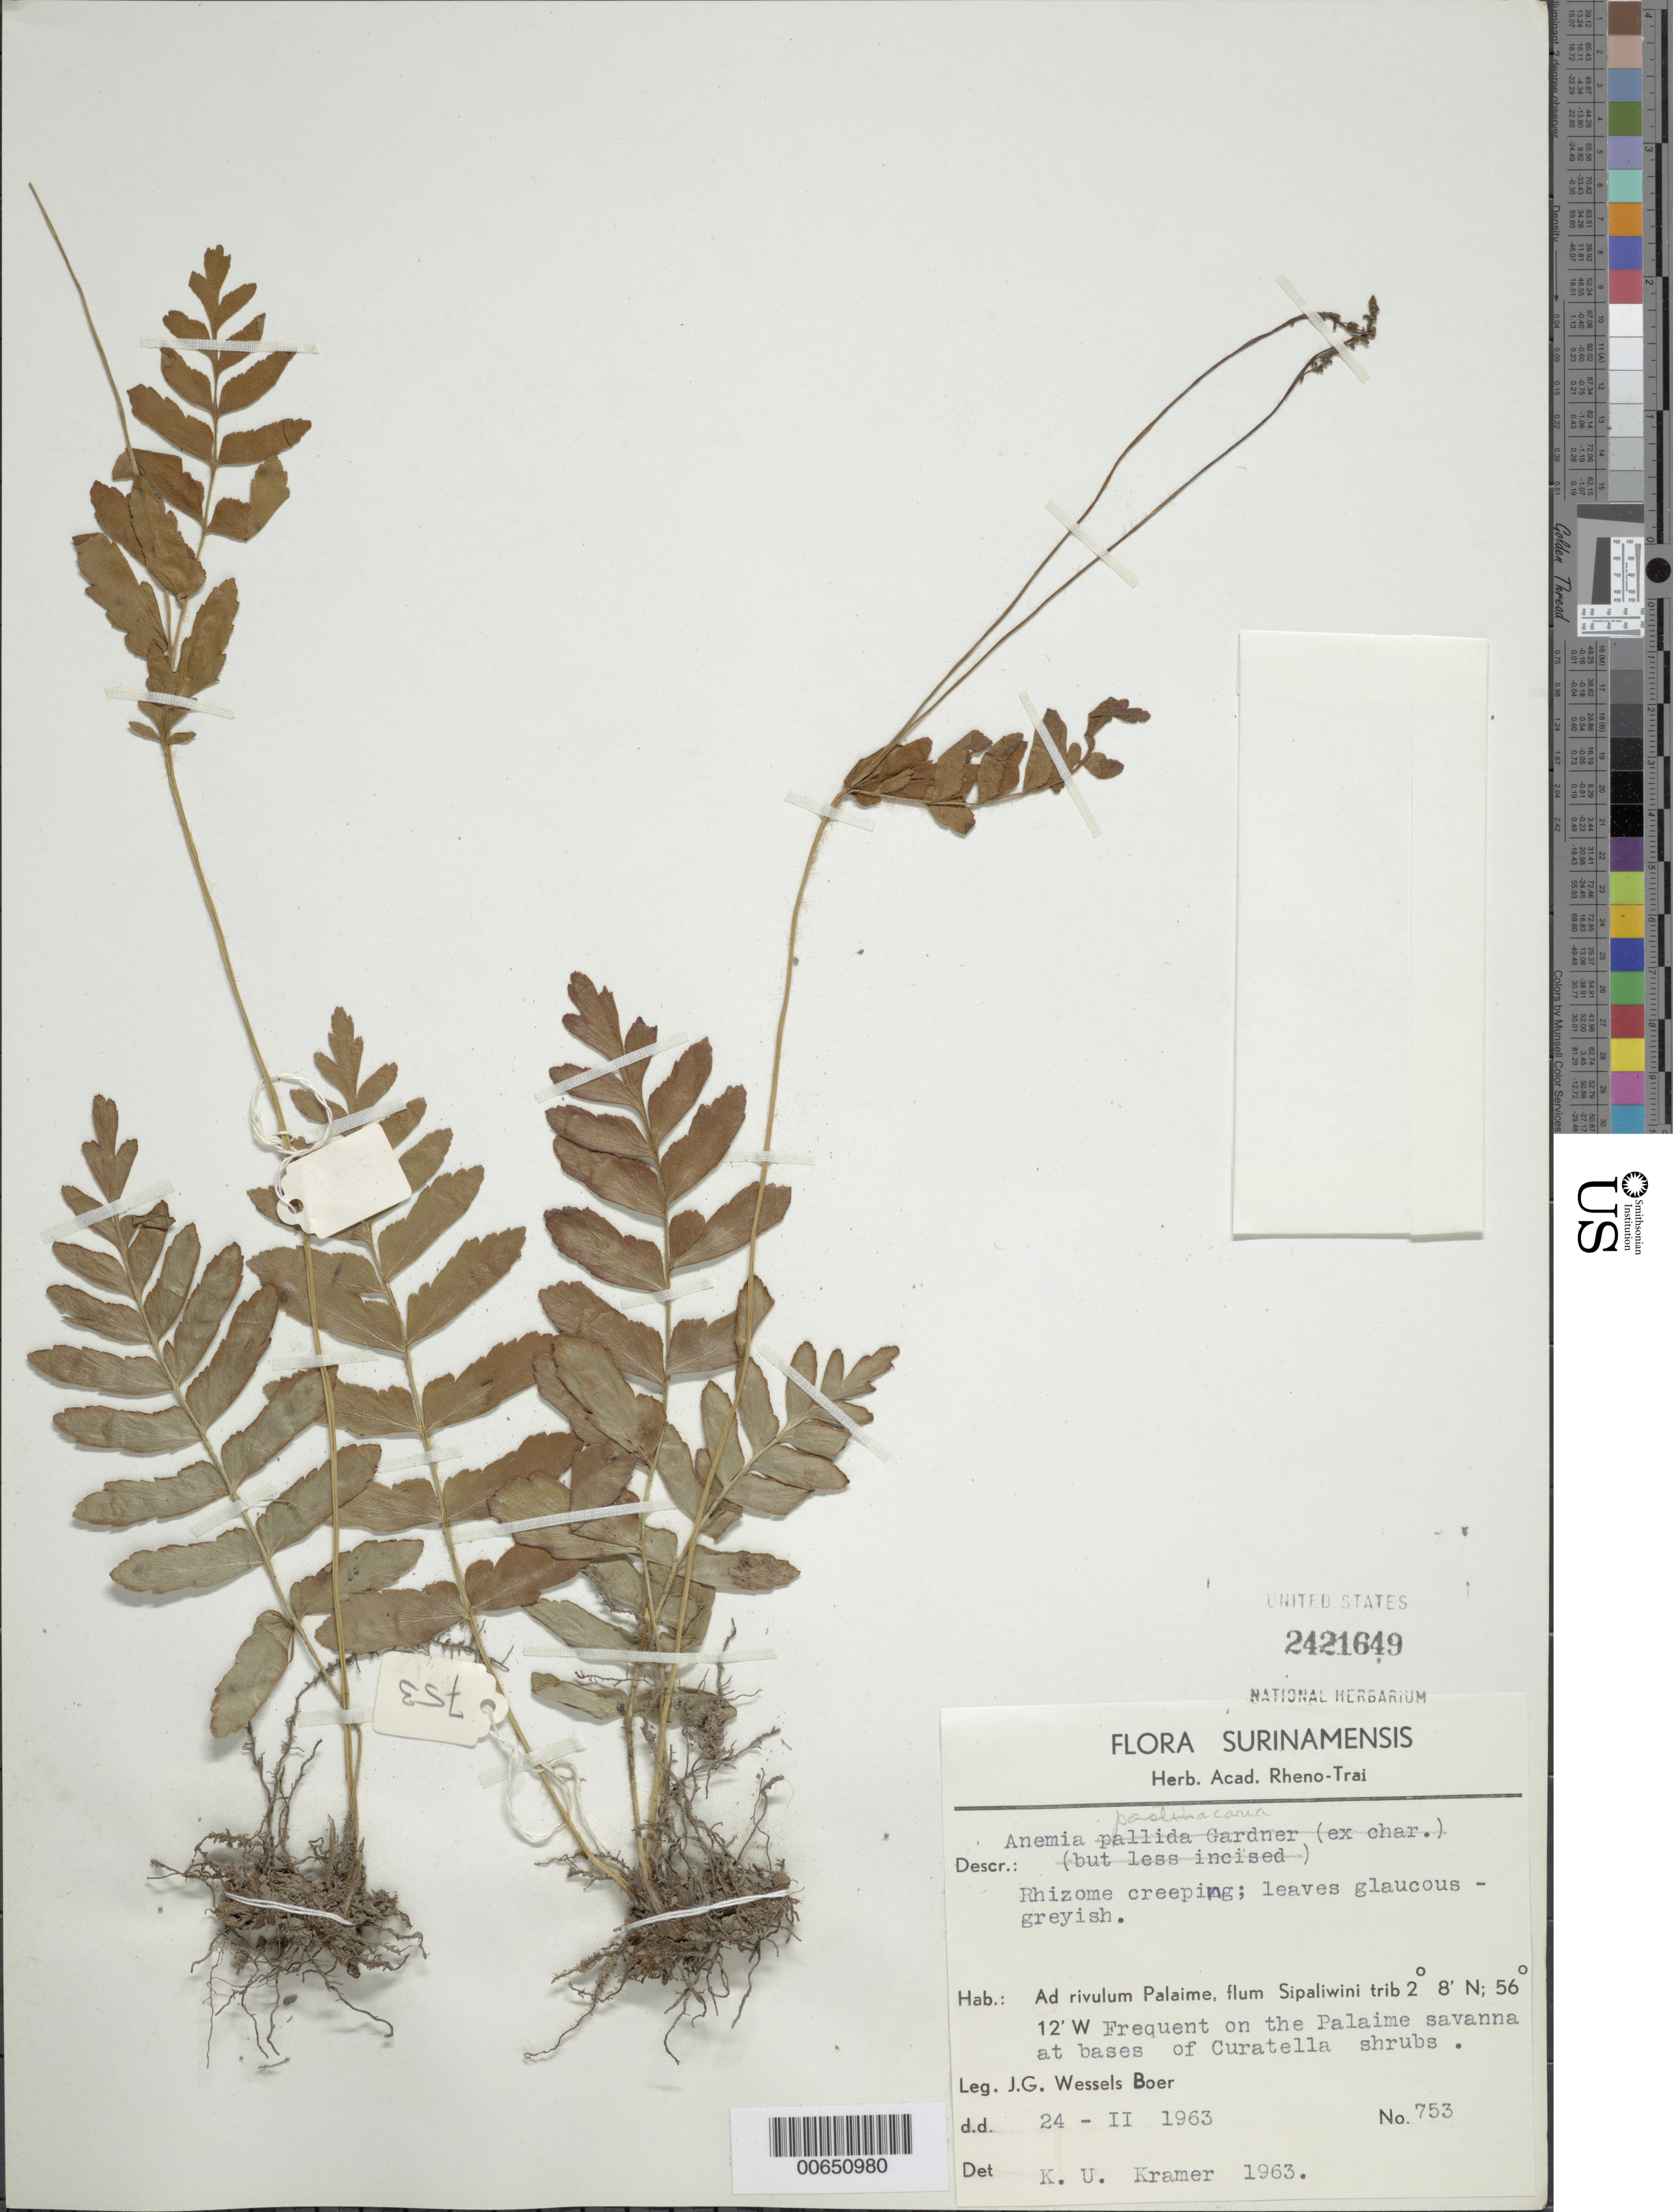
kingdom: Plantae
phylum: Tracheophyta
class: Polypodiopsida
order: Schizaeales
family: Anemiaceae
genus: Anemia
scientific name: Anemia pastinacaria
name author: Moritz ex Prantl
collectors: J. G. Wessels Boer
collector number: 753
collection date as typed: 24-Feb-63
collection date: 1963-02-24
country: Suriname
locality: Ad rivulum Palaime, flum Sipaliwini trib.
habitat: At bases of Curatella shrubs. Palaime savanna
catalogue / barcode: US 2421649